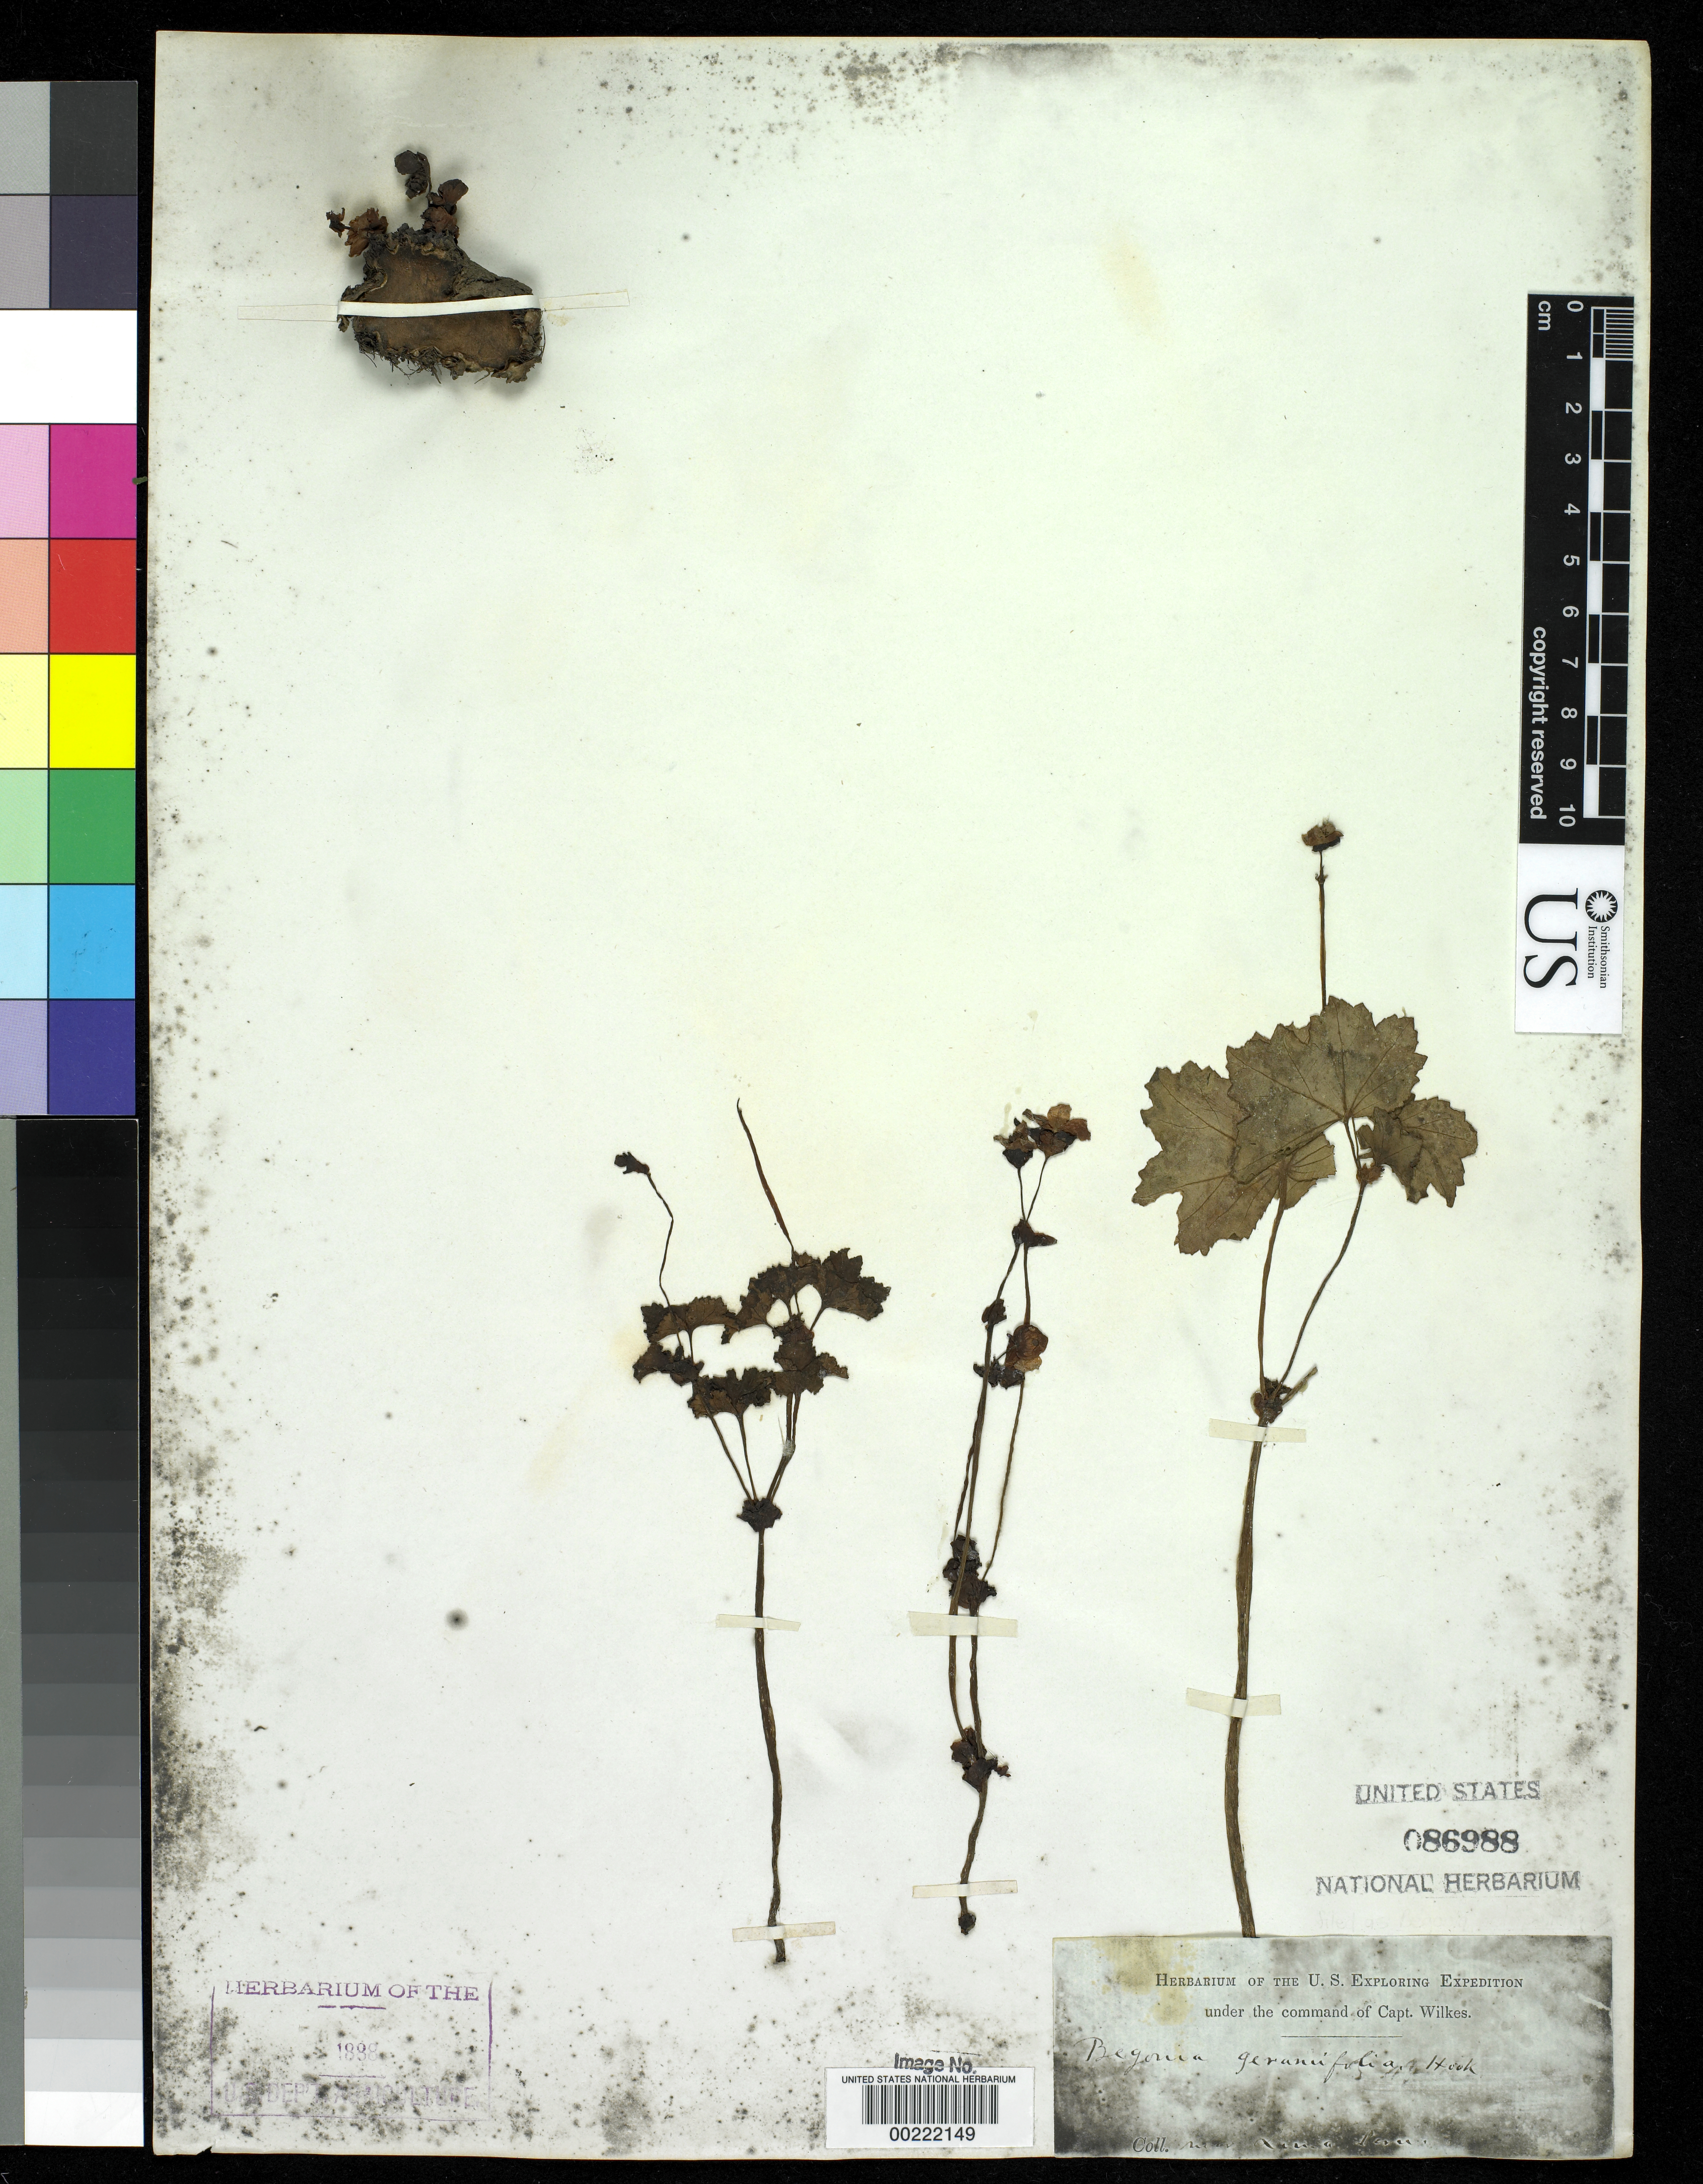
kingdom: Plantae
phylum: Tracheophyta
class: Magnoliopsida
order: Cucurbitales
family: Begoniaceae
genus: Begonia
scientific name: Begonia octopetala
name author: L'Hér.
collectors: Wilkes Explor. Exped.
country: Peru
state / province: Lima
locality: Near lima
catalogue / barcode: US 86988